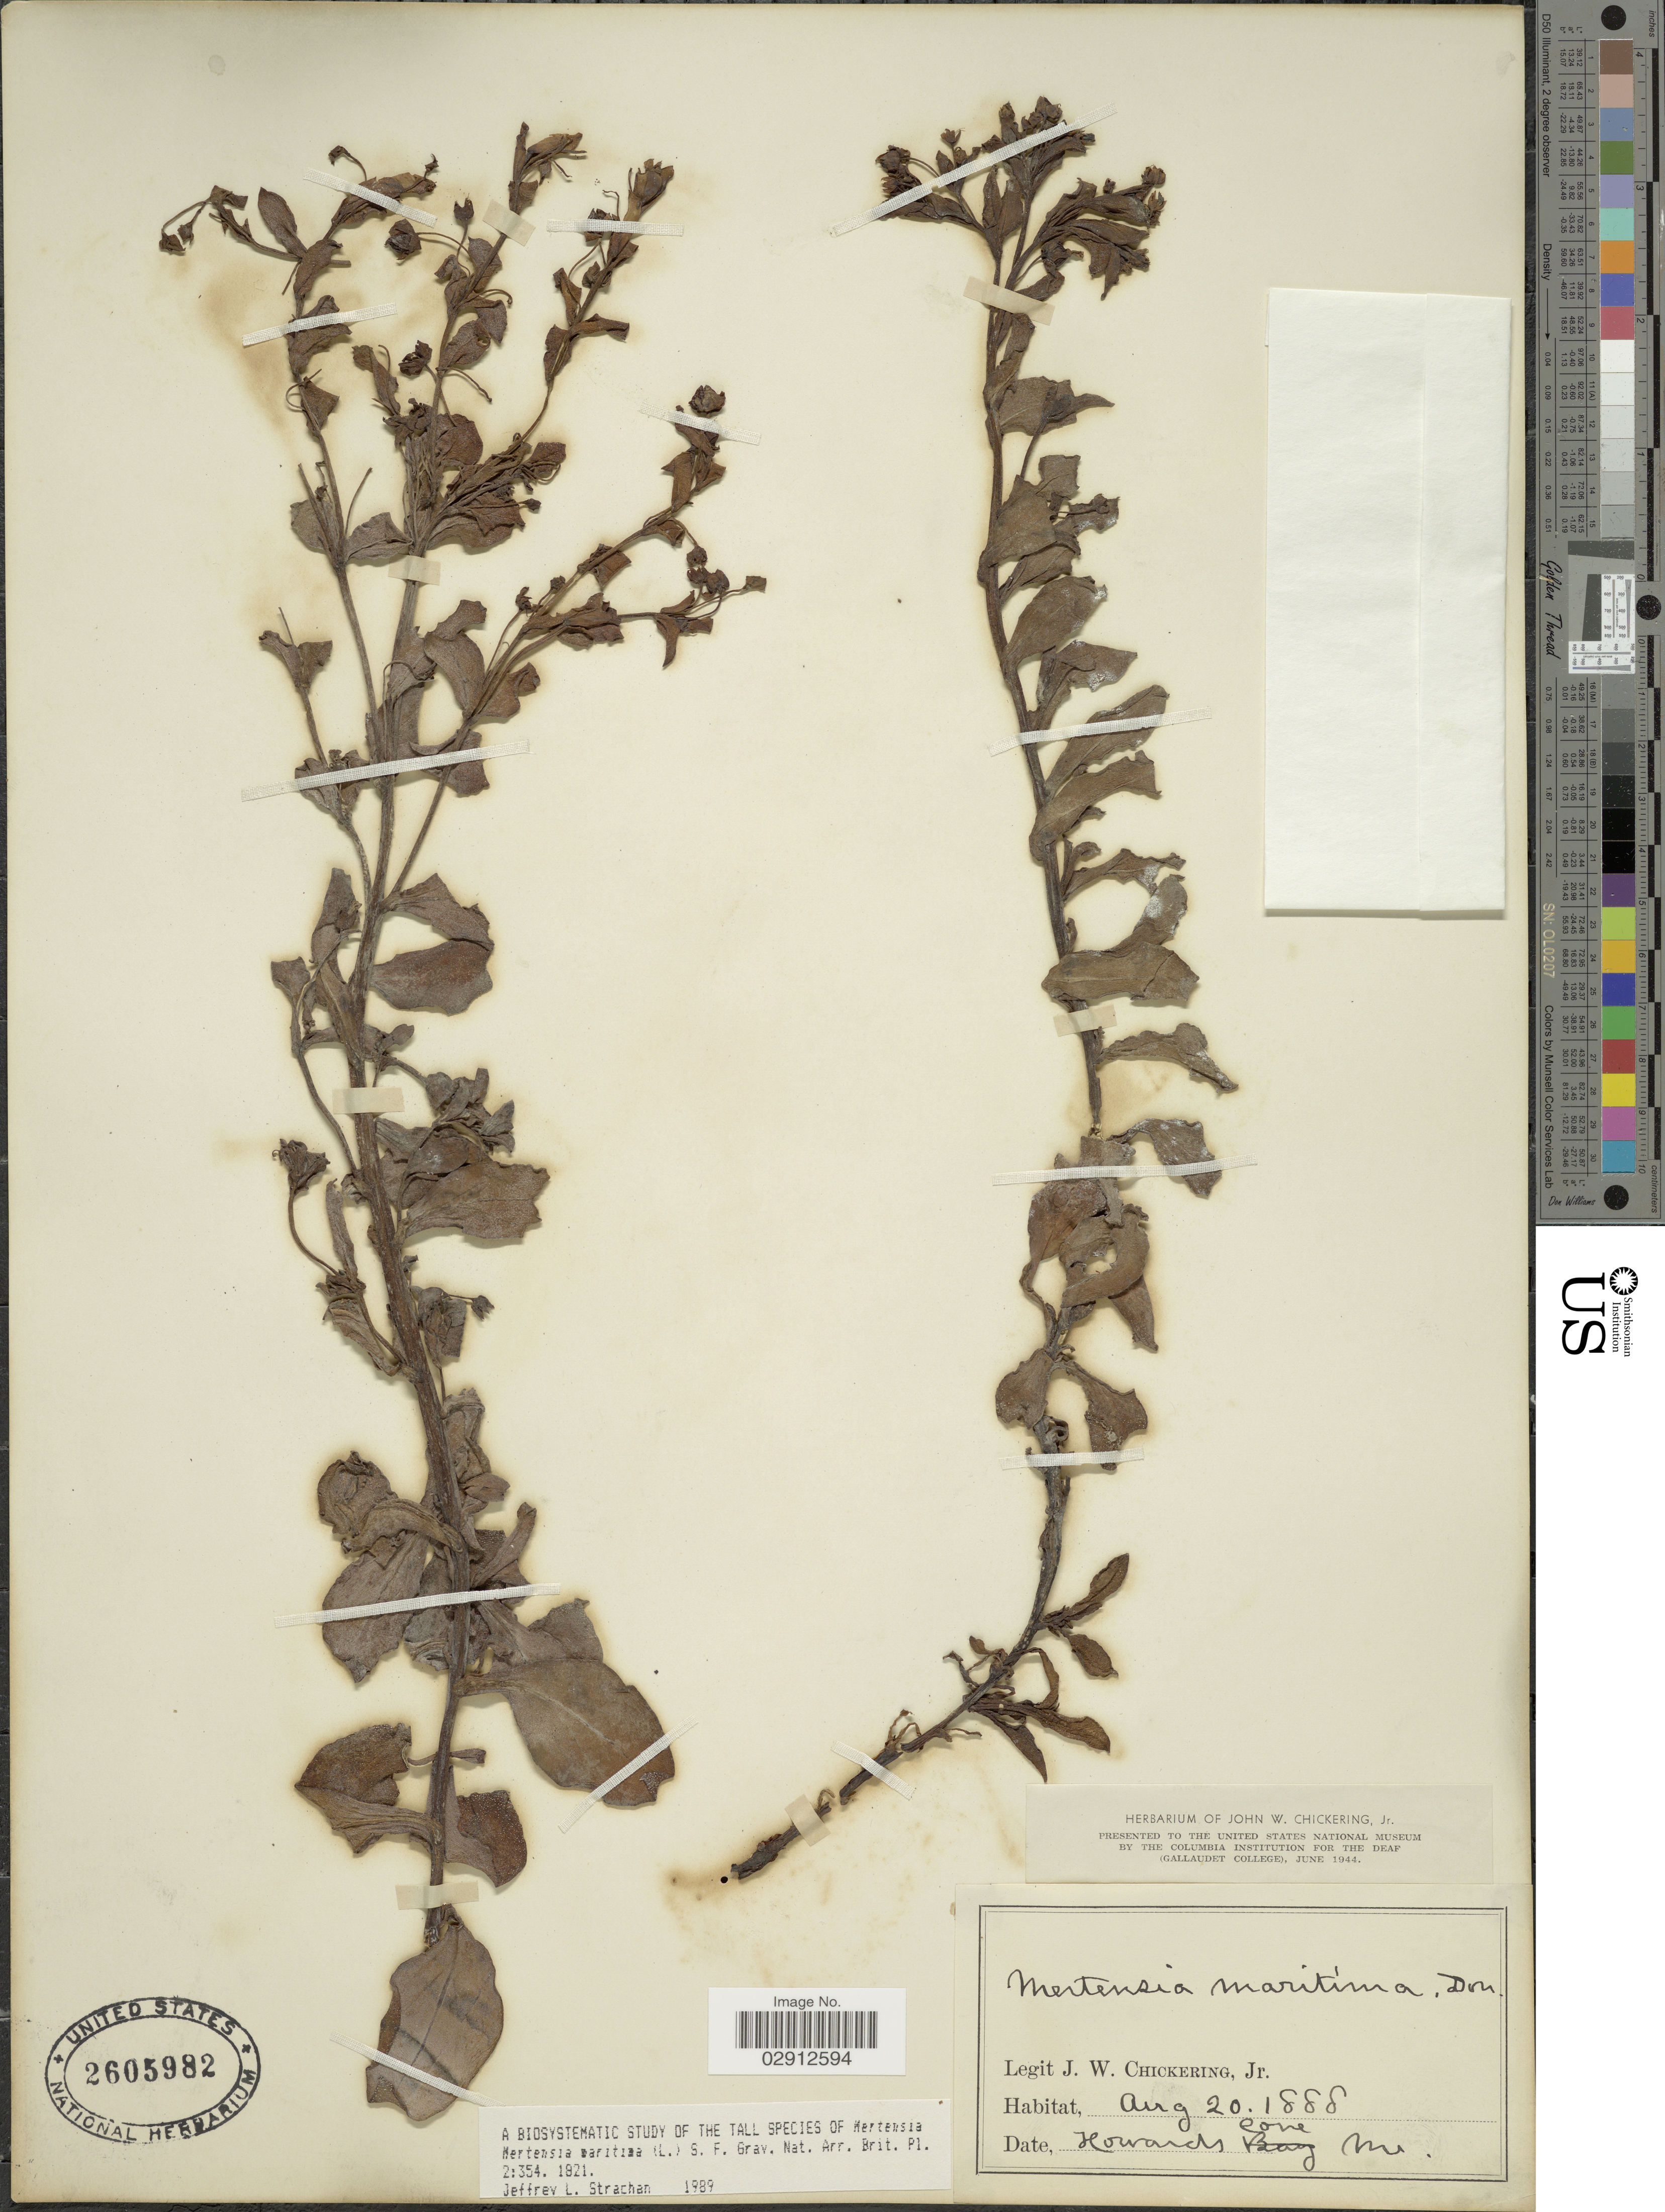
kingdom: Plantae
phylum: Tracheophyta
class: Magnoliopsida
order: Boraginales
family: Boraginaceae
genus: Mertensia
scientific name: Mertensia maritima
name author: (L.) S.F. Gray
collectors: J. W. Chickering Jr.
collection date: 1888-08-20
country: United States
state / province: Maine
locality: Howards Cone, Me.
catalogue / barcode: US 2605982